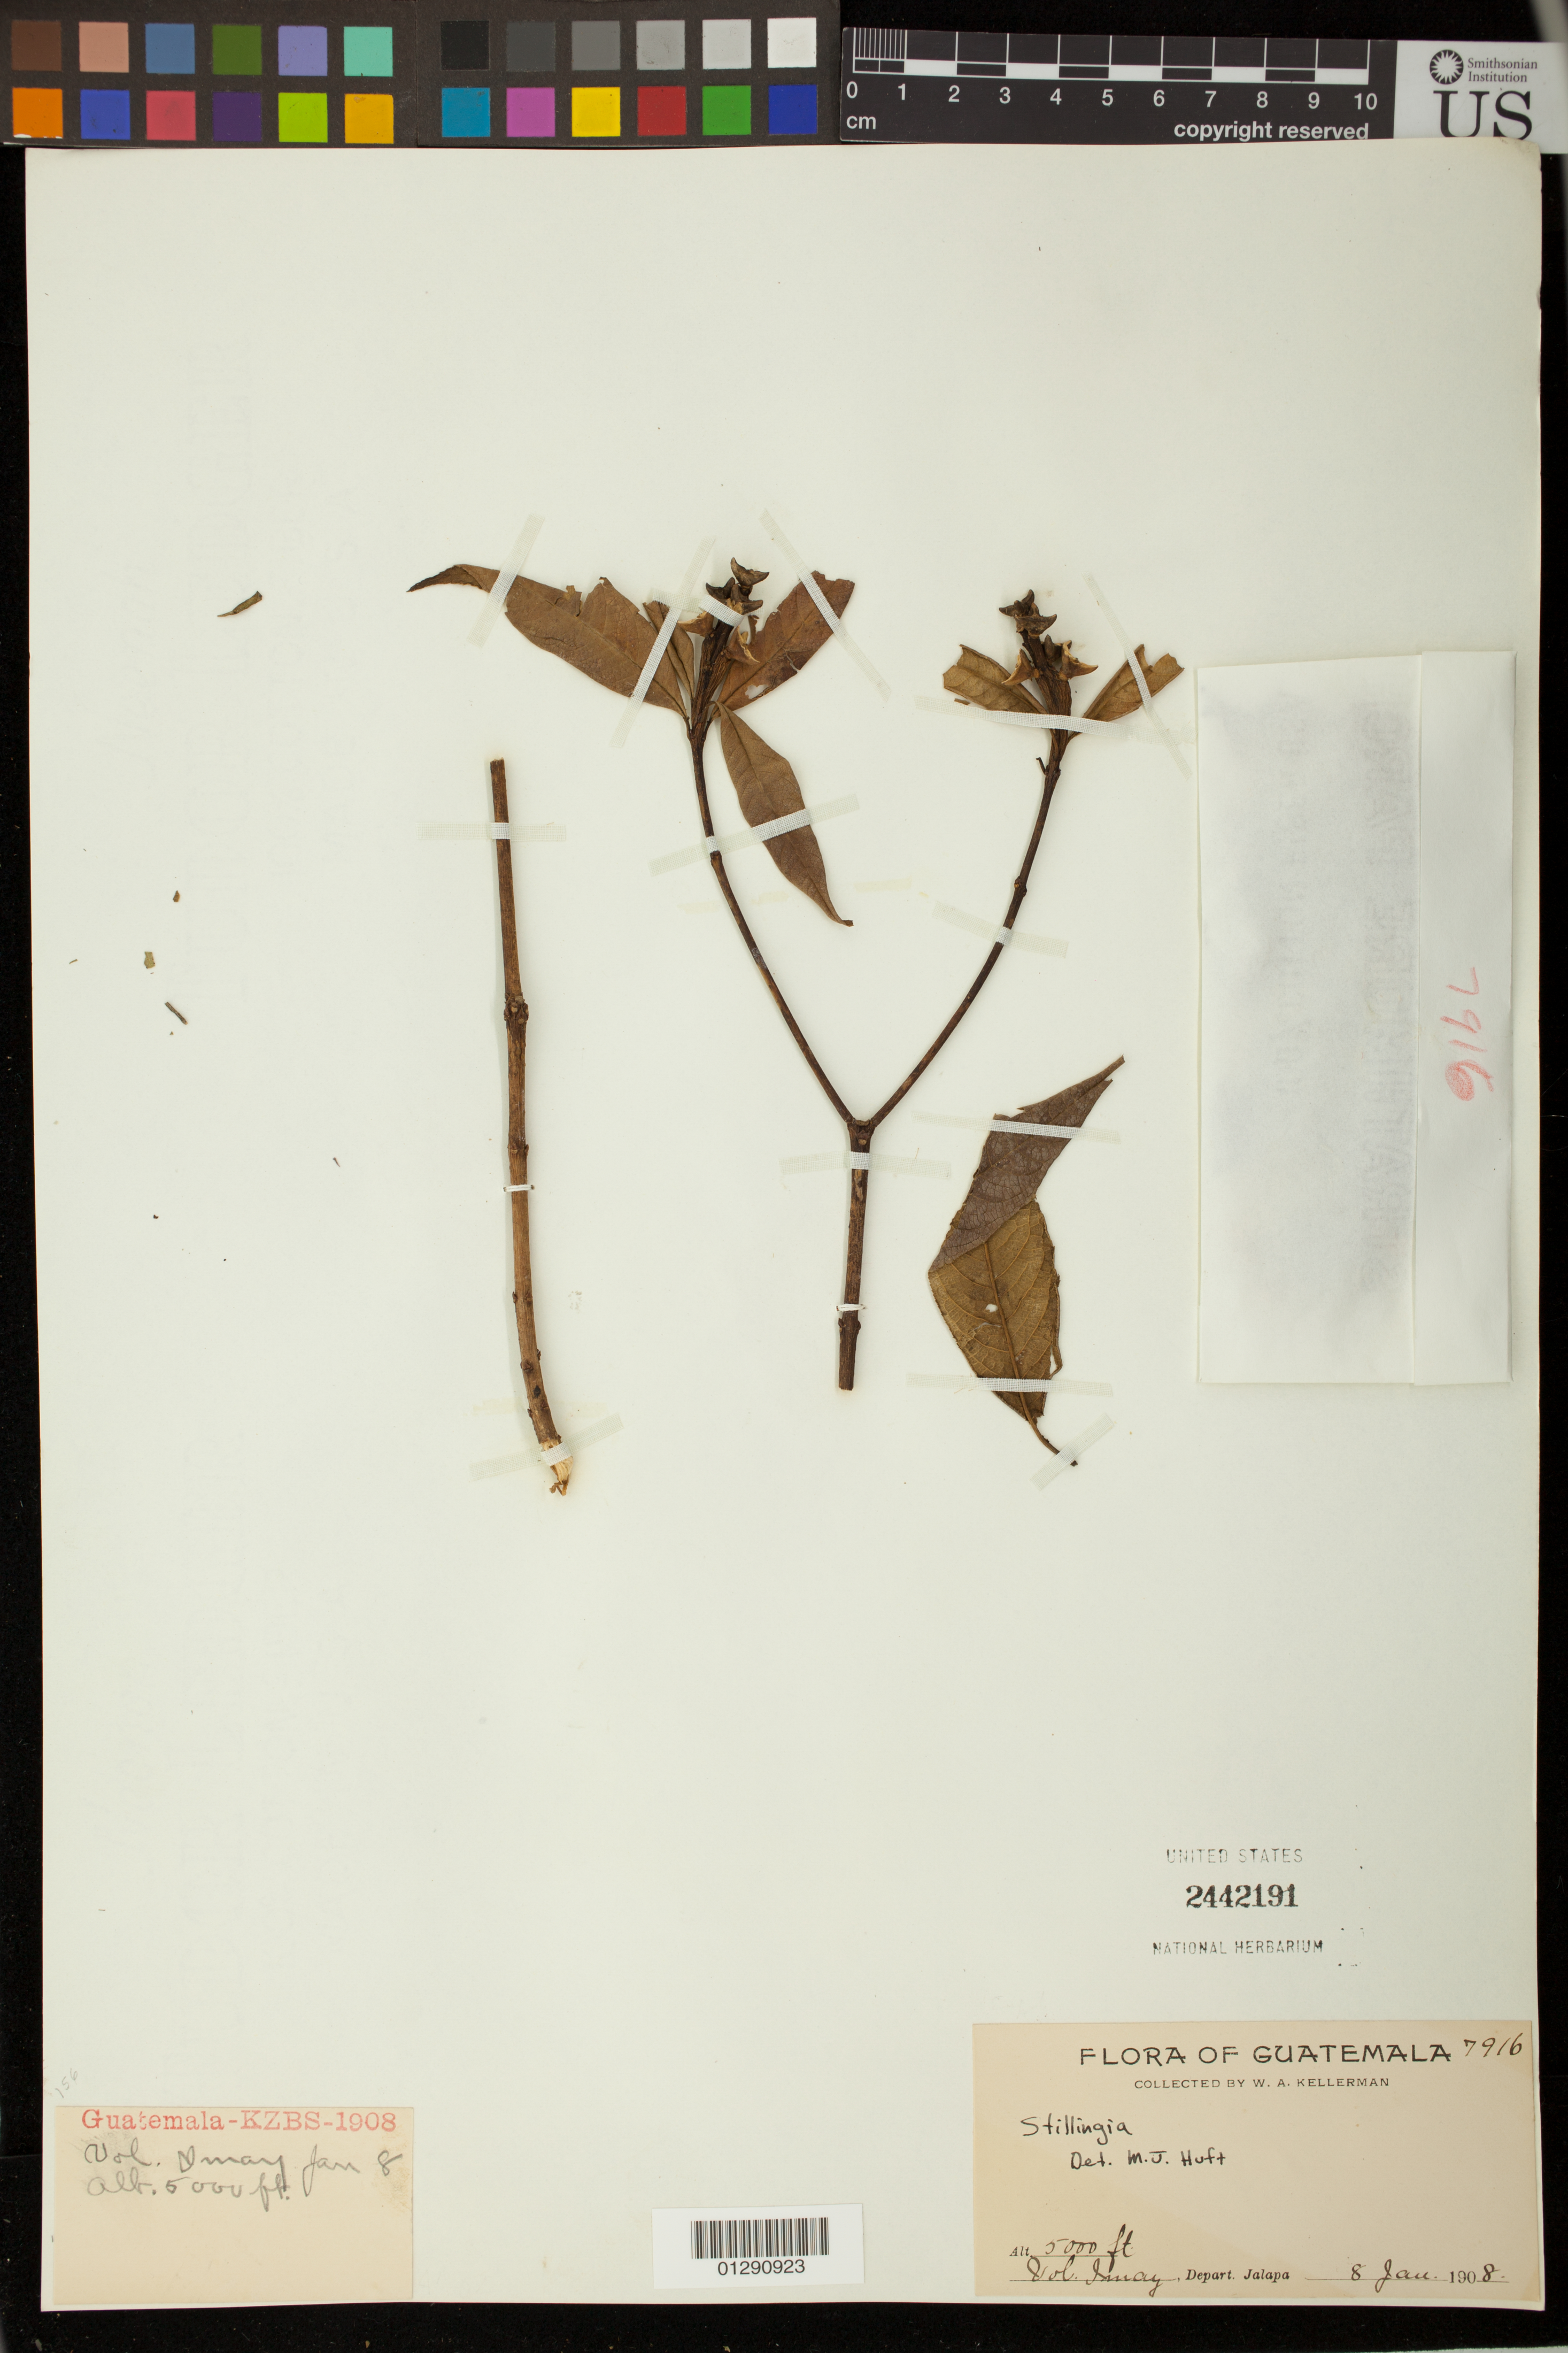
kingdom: Plantae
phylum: Tracheophyta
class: Magnoliopsida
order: Malpighiales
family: Euphorbiaceae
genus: Stillingia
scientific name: Stillingia sp.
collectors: W. A. Kellerman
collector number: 7916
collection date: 1908-01-08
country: Guatemala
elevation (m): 1524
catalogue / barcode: US 2442191